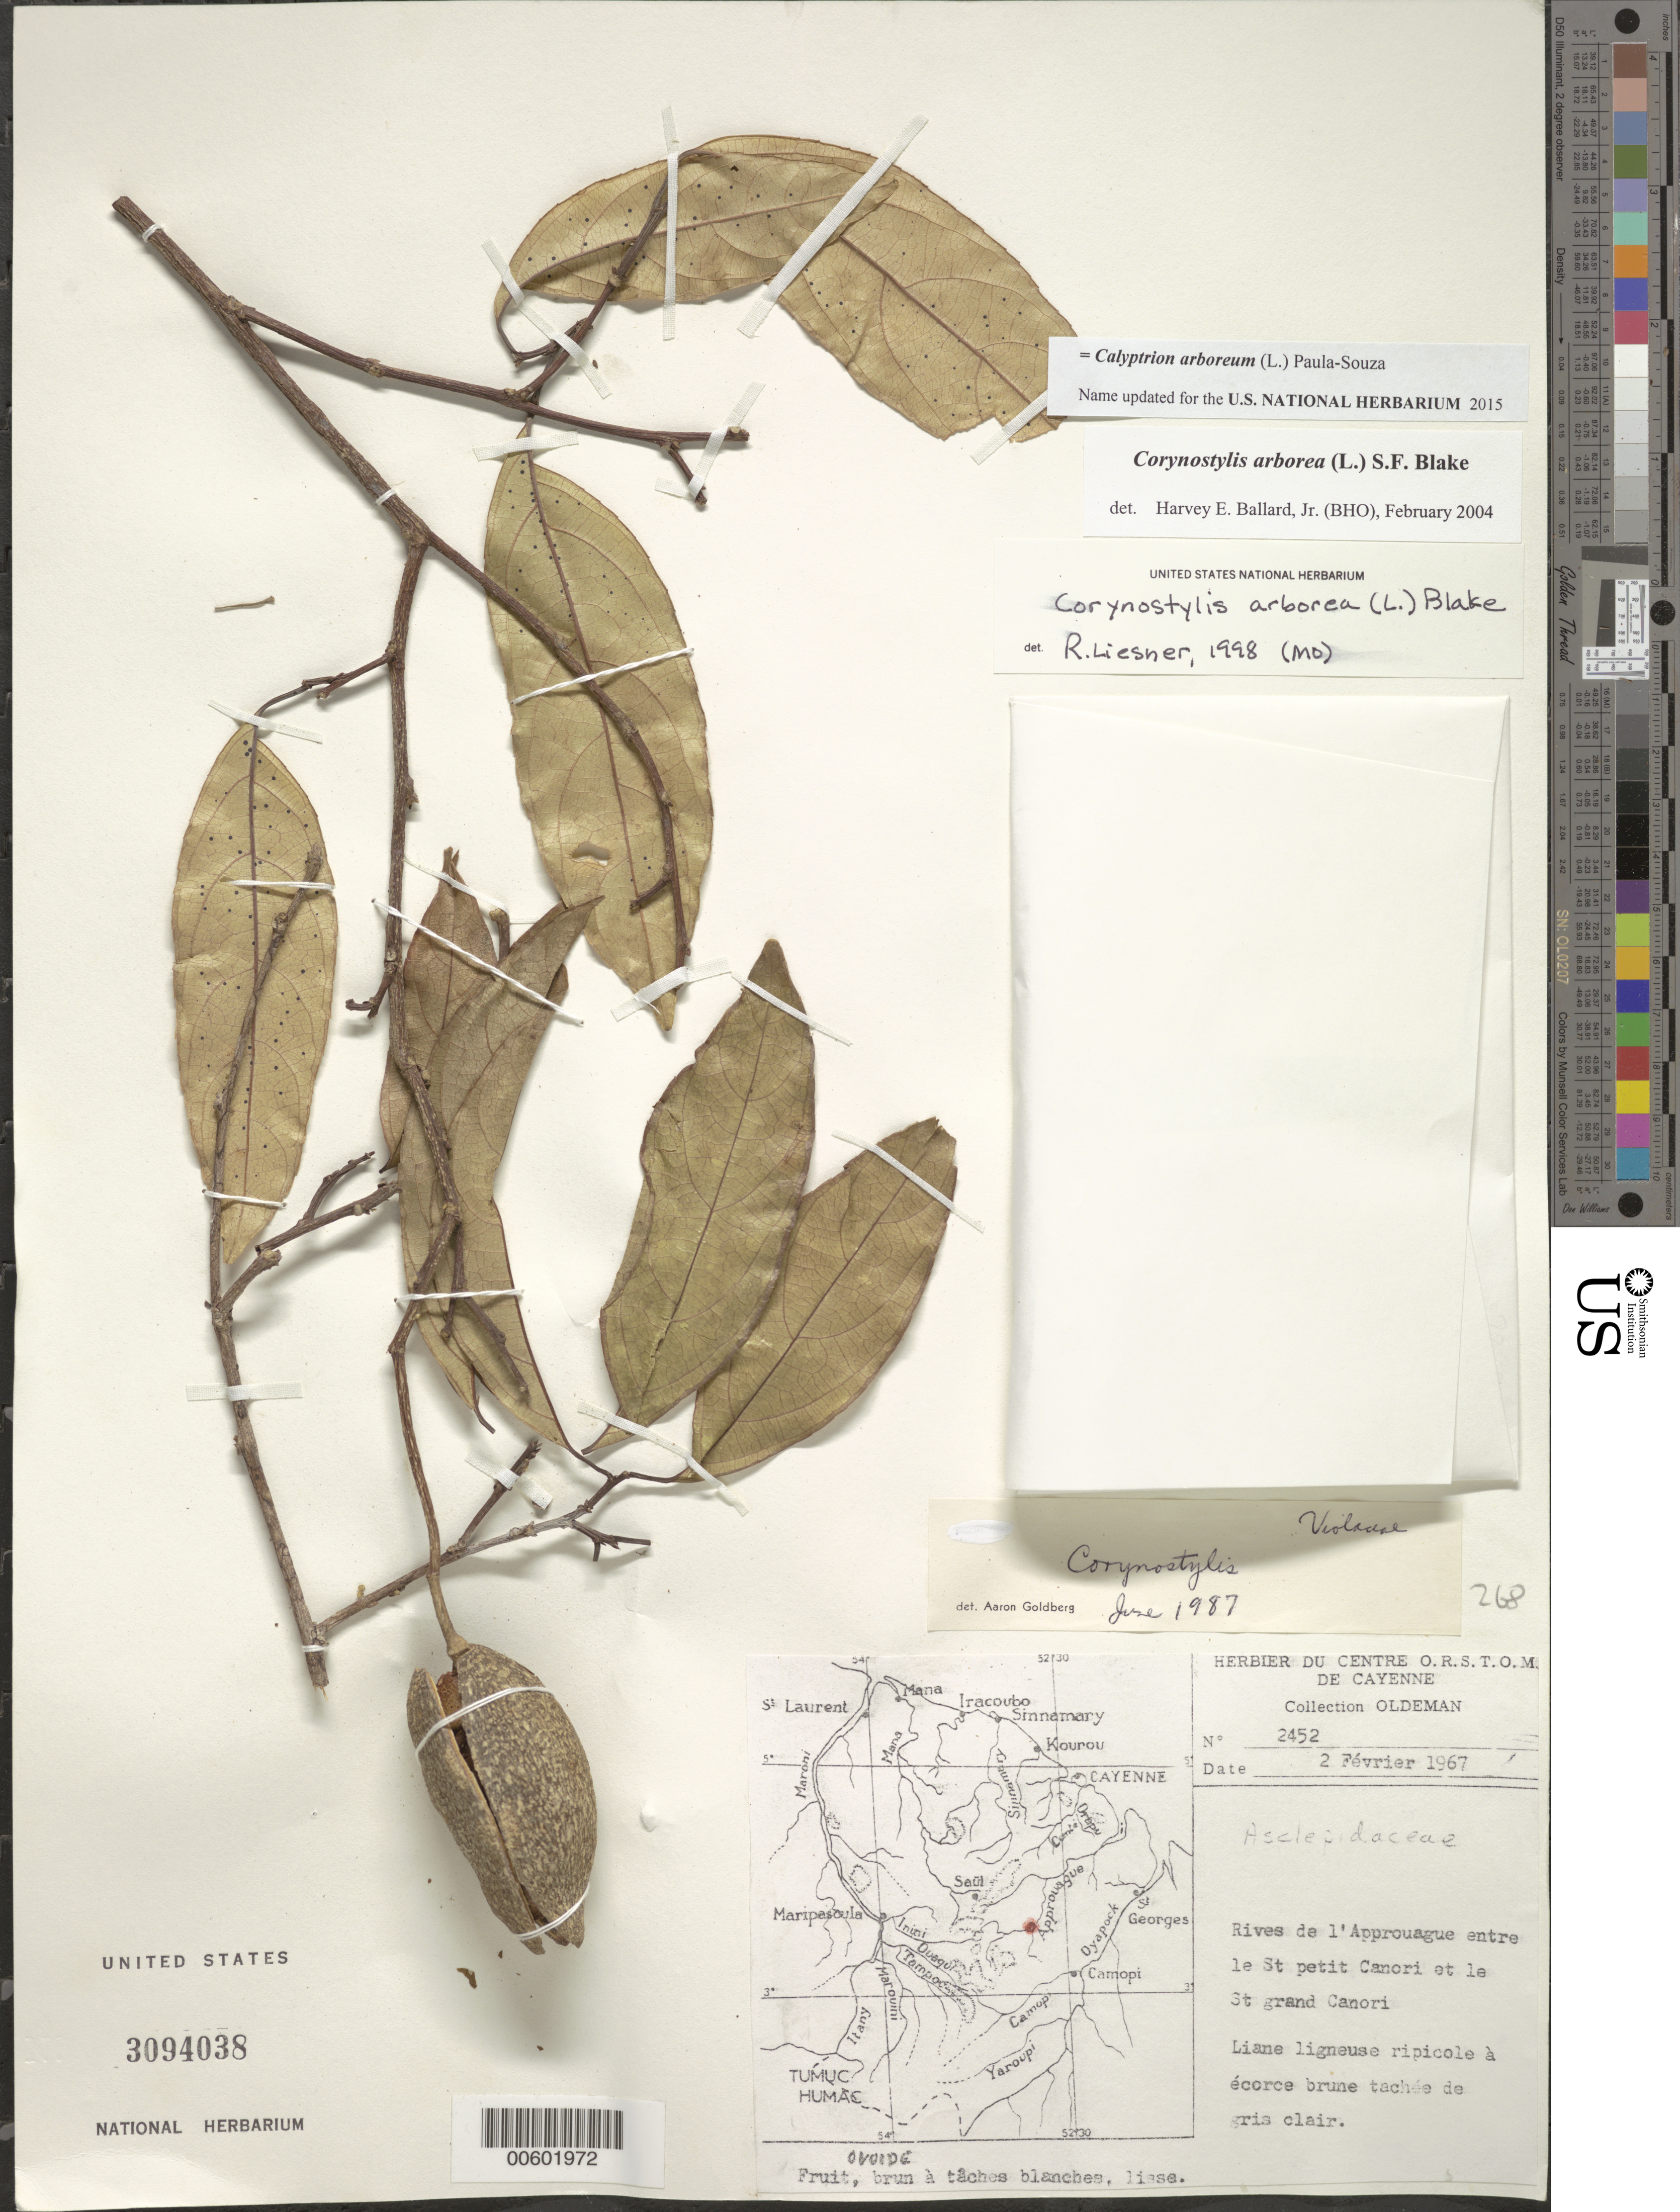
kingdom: Plantae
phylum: Tracheophyta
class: Magnoliopsida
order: Malpighiales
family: Violaceae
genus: Calyptrion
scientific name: Calyptrion arboreum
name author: (L.) Paula-Souza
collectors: R. Oldeman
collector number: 2452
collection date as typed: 2-Feb-67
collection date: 1967-02-02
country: French Guiana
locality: Rives de l'Approuague entre le St petit Cañori & la St Grand Cañori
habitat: Riparian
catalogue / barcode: US 3094038